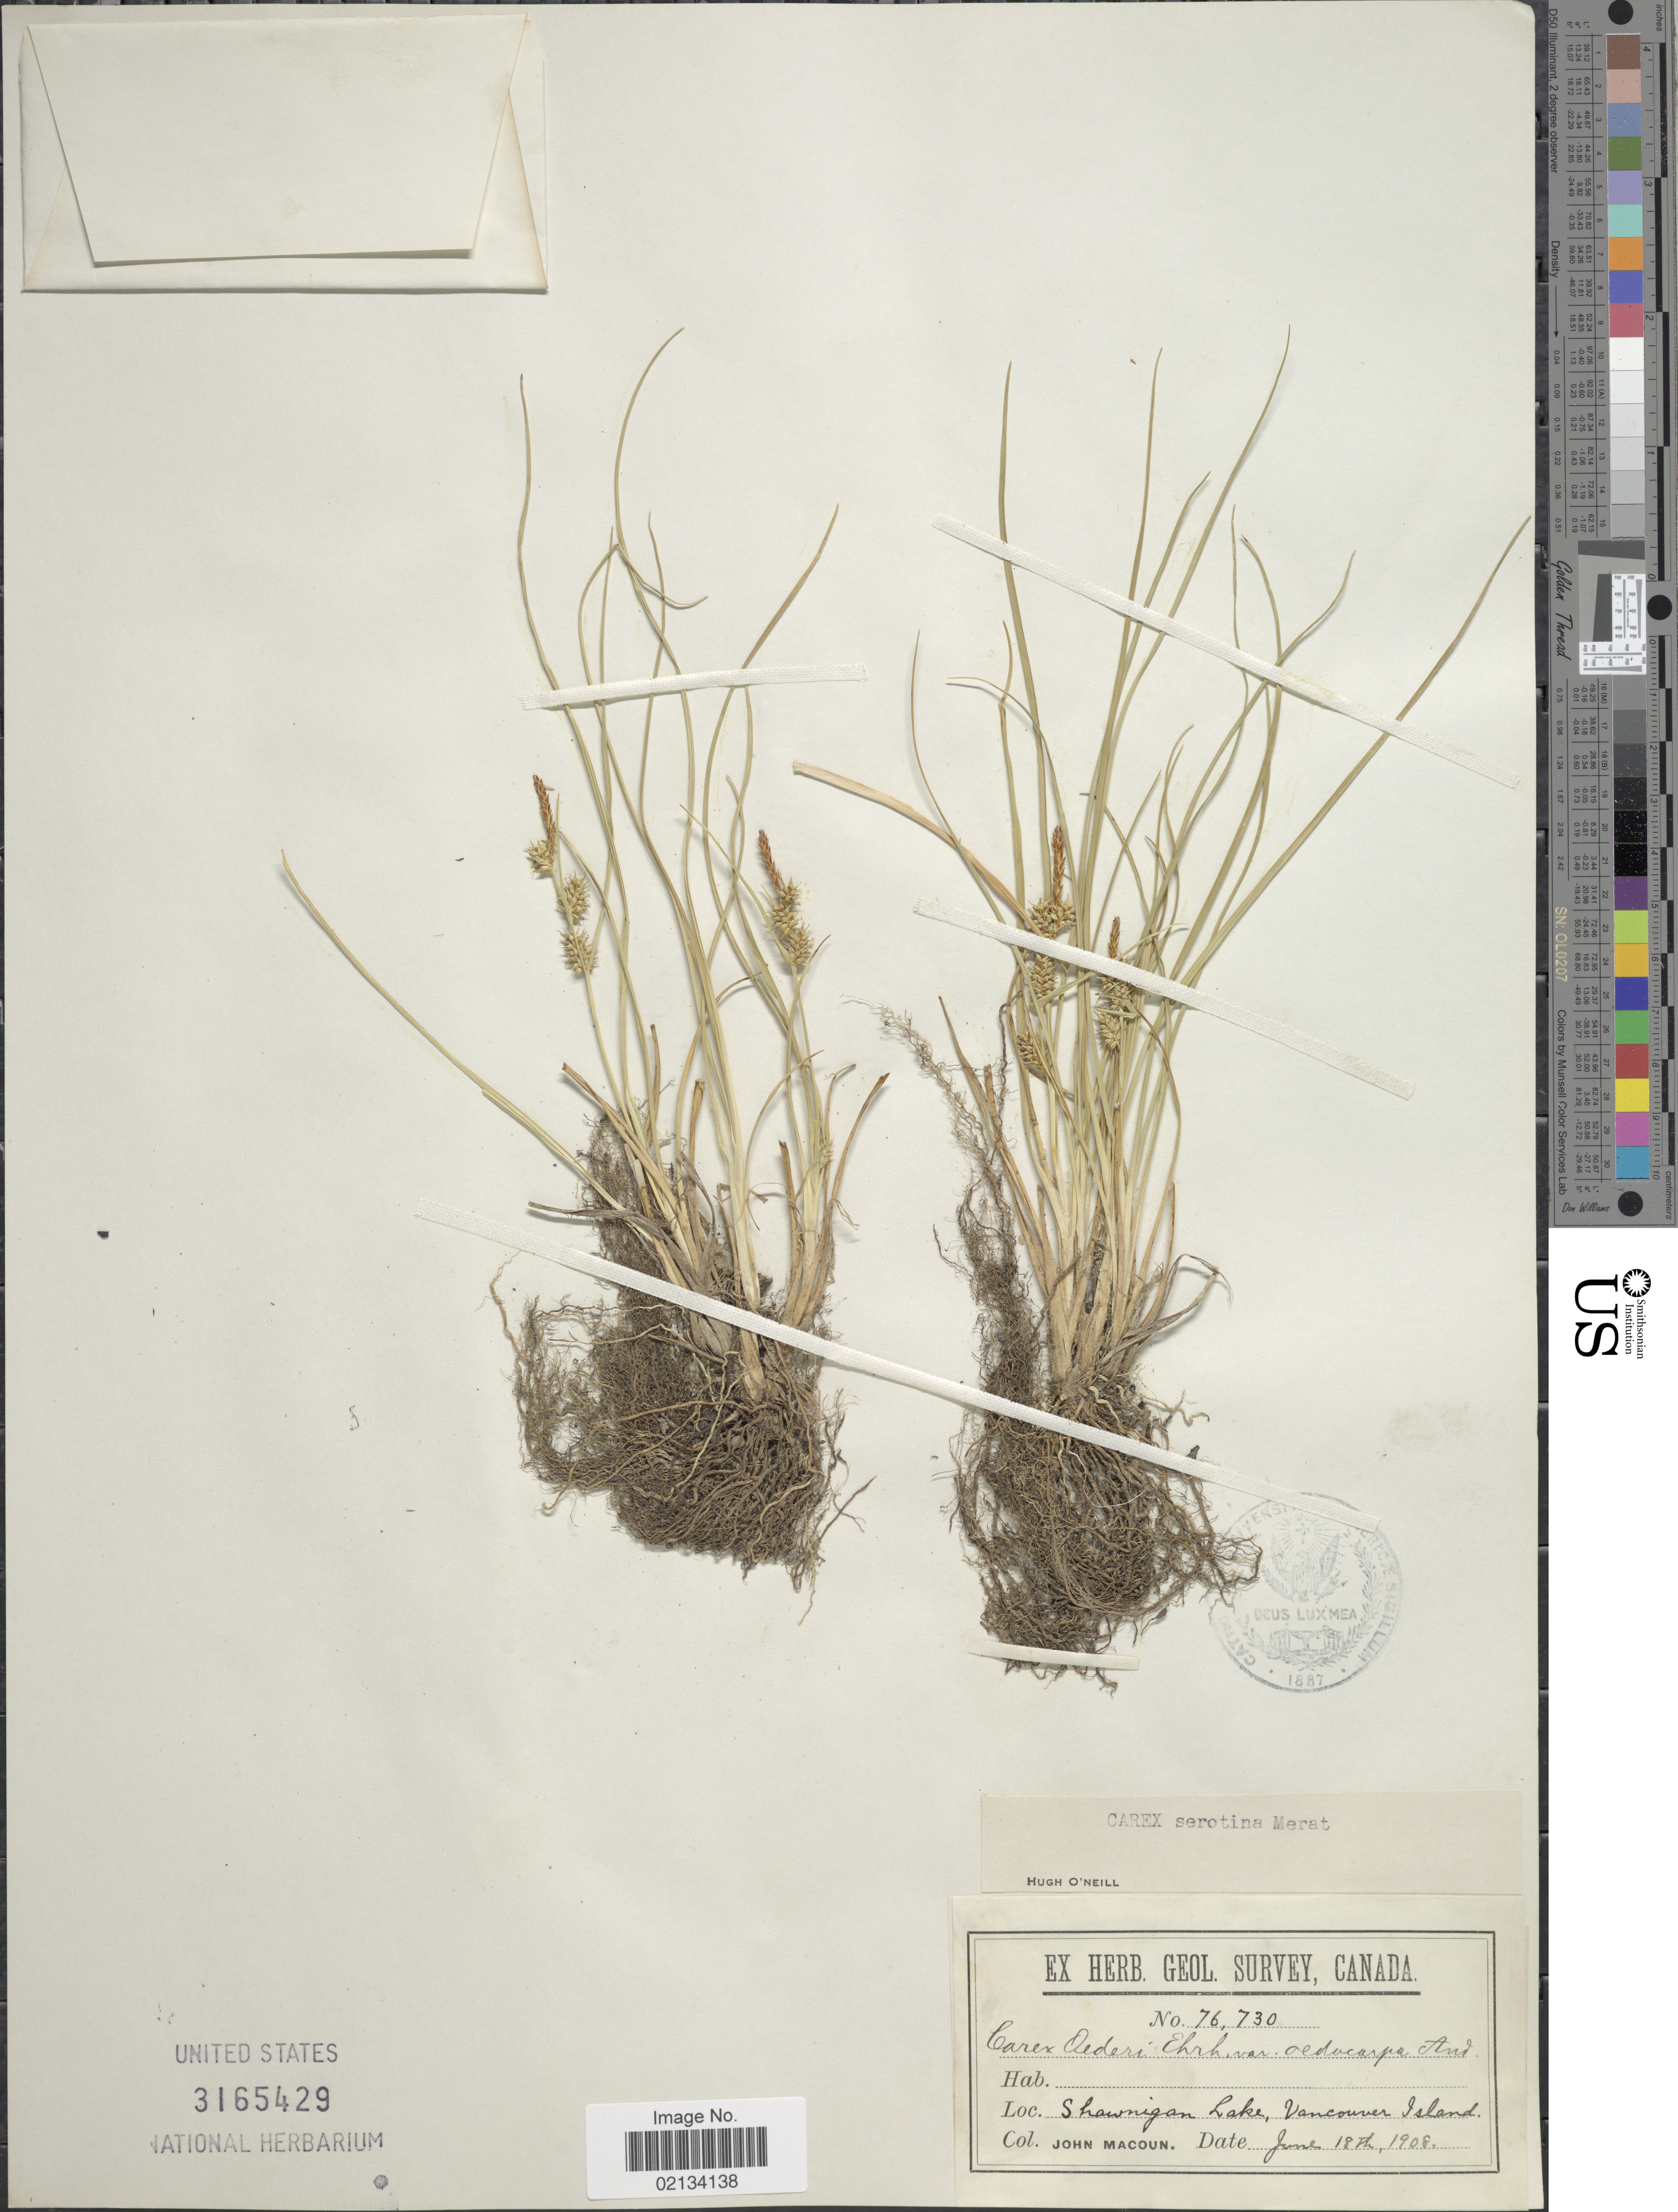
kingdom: Plantae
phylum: Tracheophyta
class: Liliopsida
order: Poales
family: Cyperaceae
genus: Carex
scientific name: Carex oederi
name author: Retz.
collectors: J. Macoun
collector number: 76730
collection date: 1908-06-18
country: Canada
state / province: British Columbia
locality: Shawnigan Lake, Vancouver Island.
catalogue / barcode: US 3165429